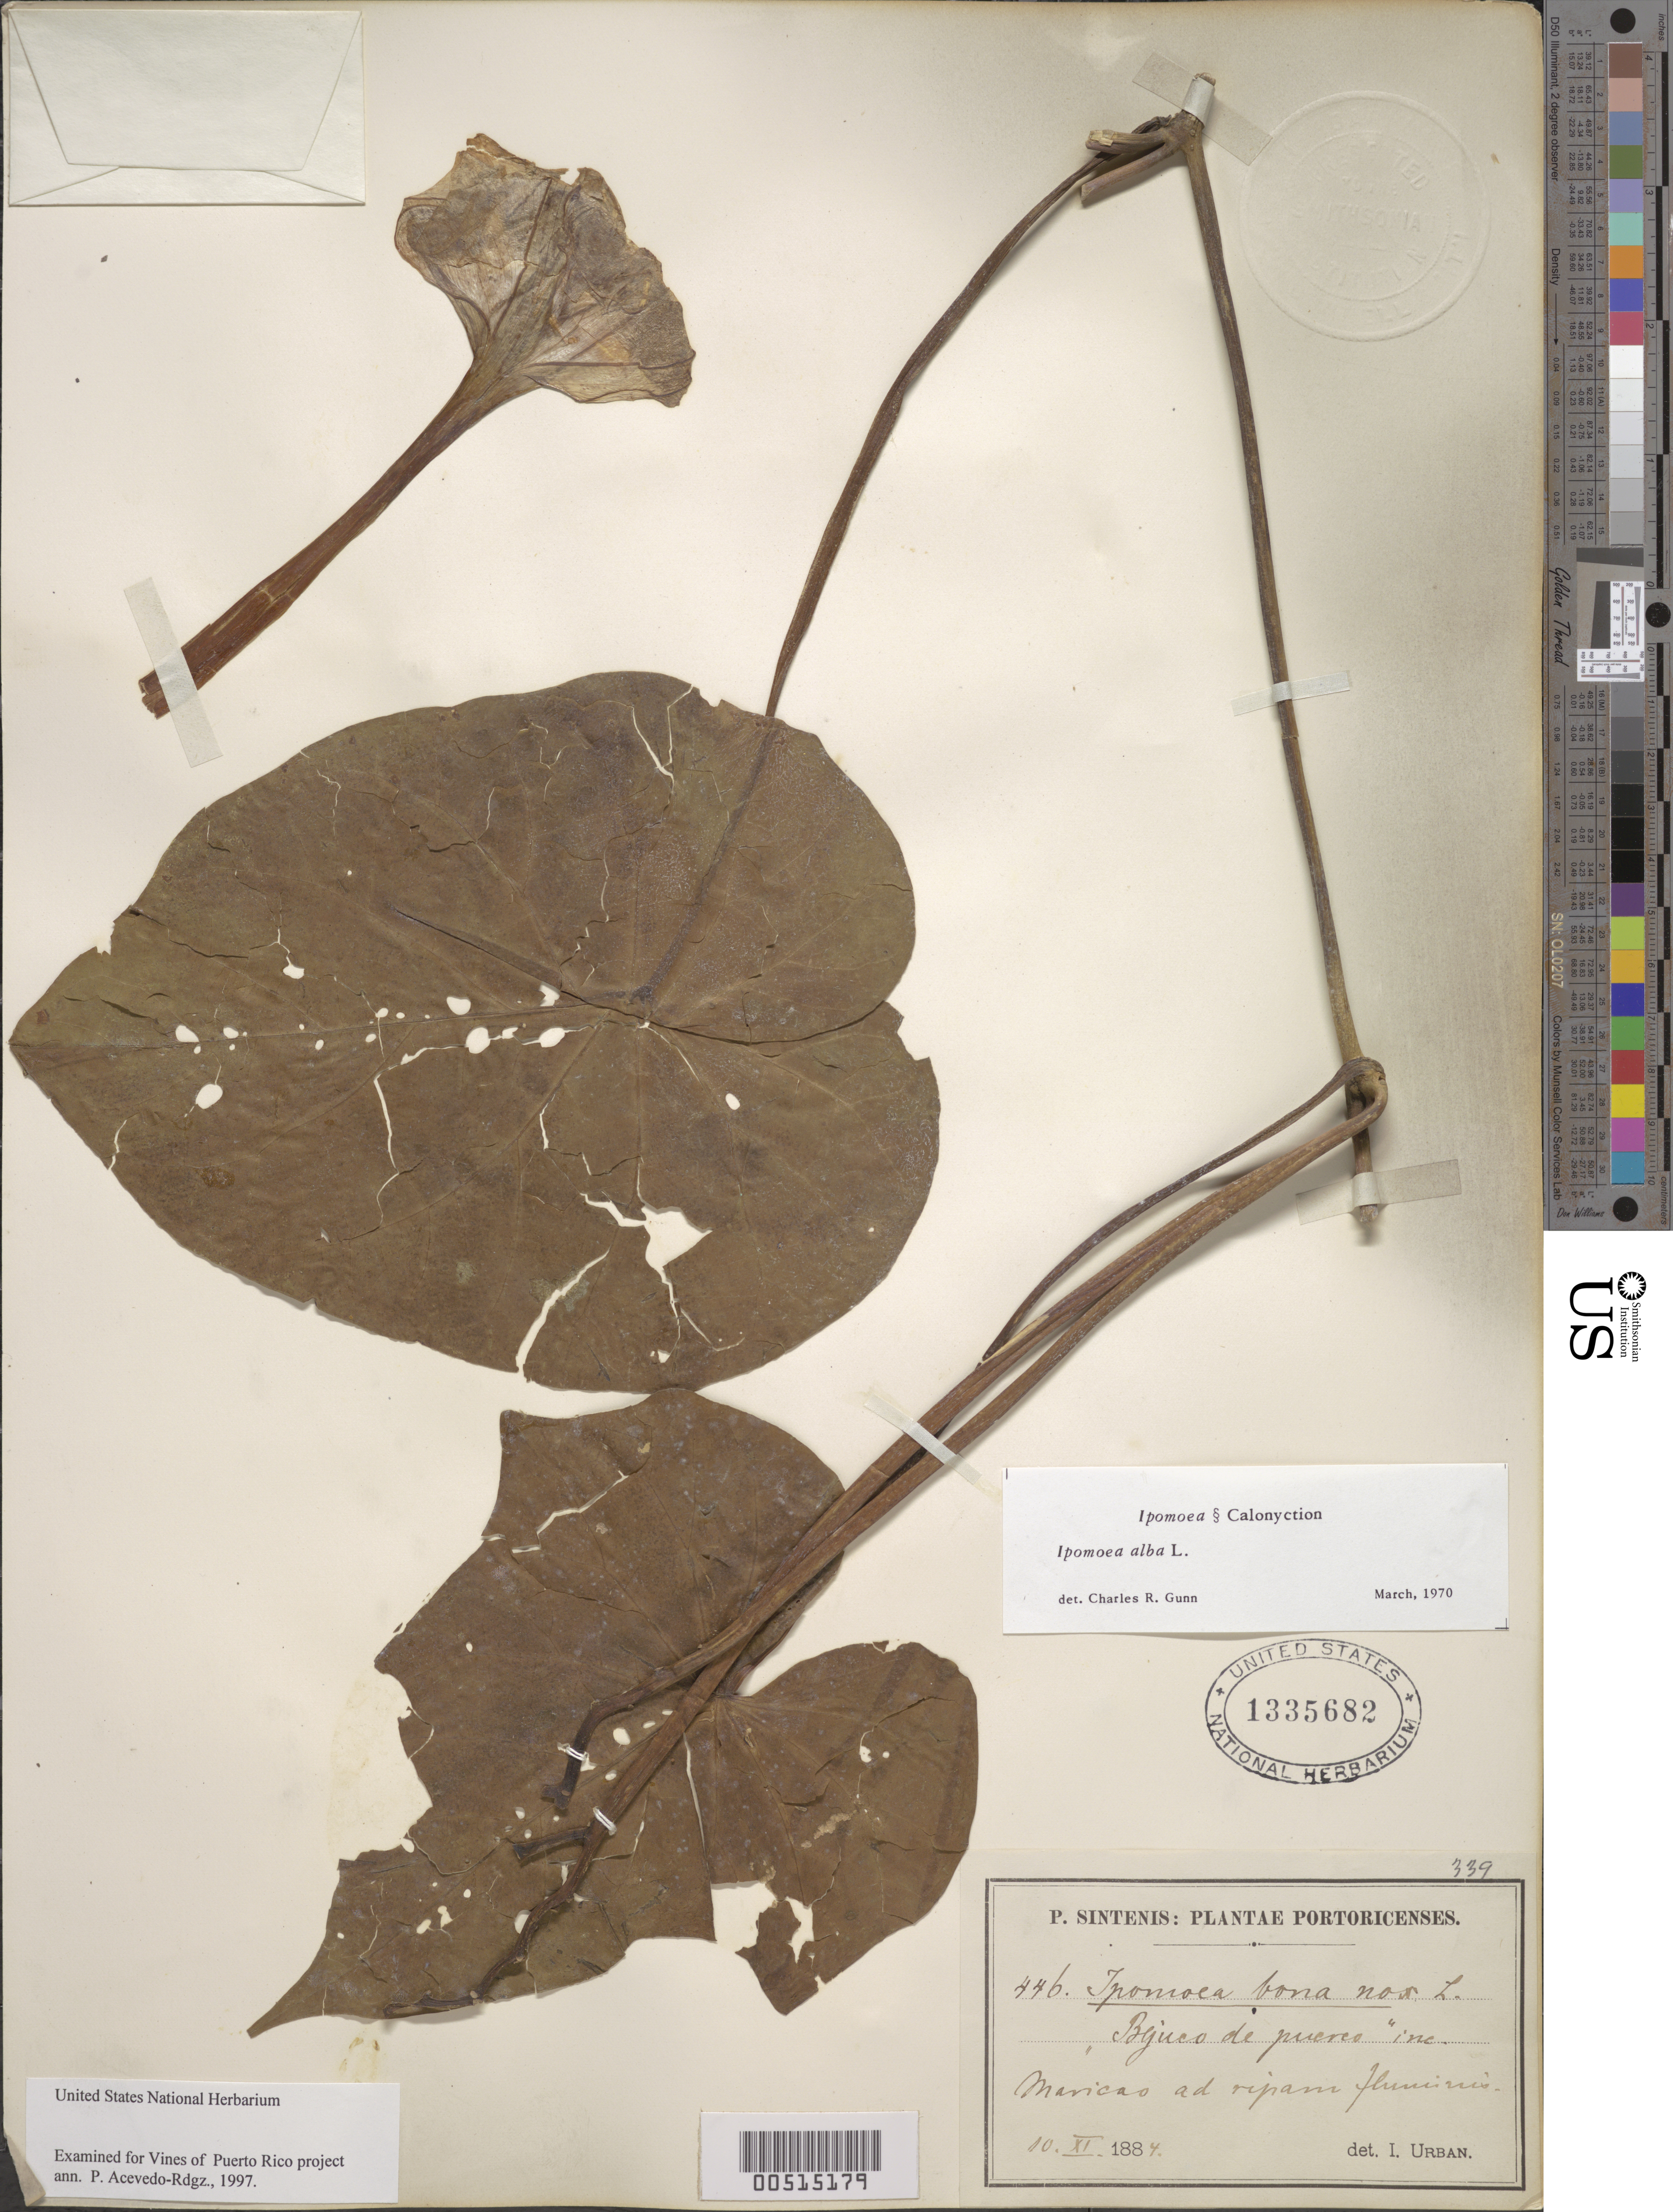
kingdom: Plantae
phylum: Tracheophyta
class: Magnoliopsida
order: Solanales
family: Convolvulaceae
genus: Ipomoea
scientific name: Ipomoea alba L.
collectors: P. Sintenis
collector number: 446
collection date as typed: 10 Nov 1884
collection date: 1884-11-10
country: Puerto Rico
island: Greater Antilles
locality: Maricao ad riparis fluminis.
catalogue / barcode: US 1335682